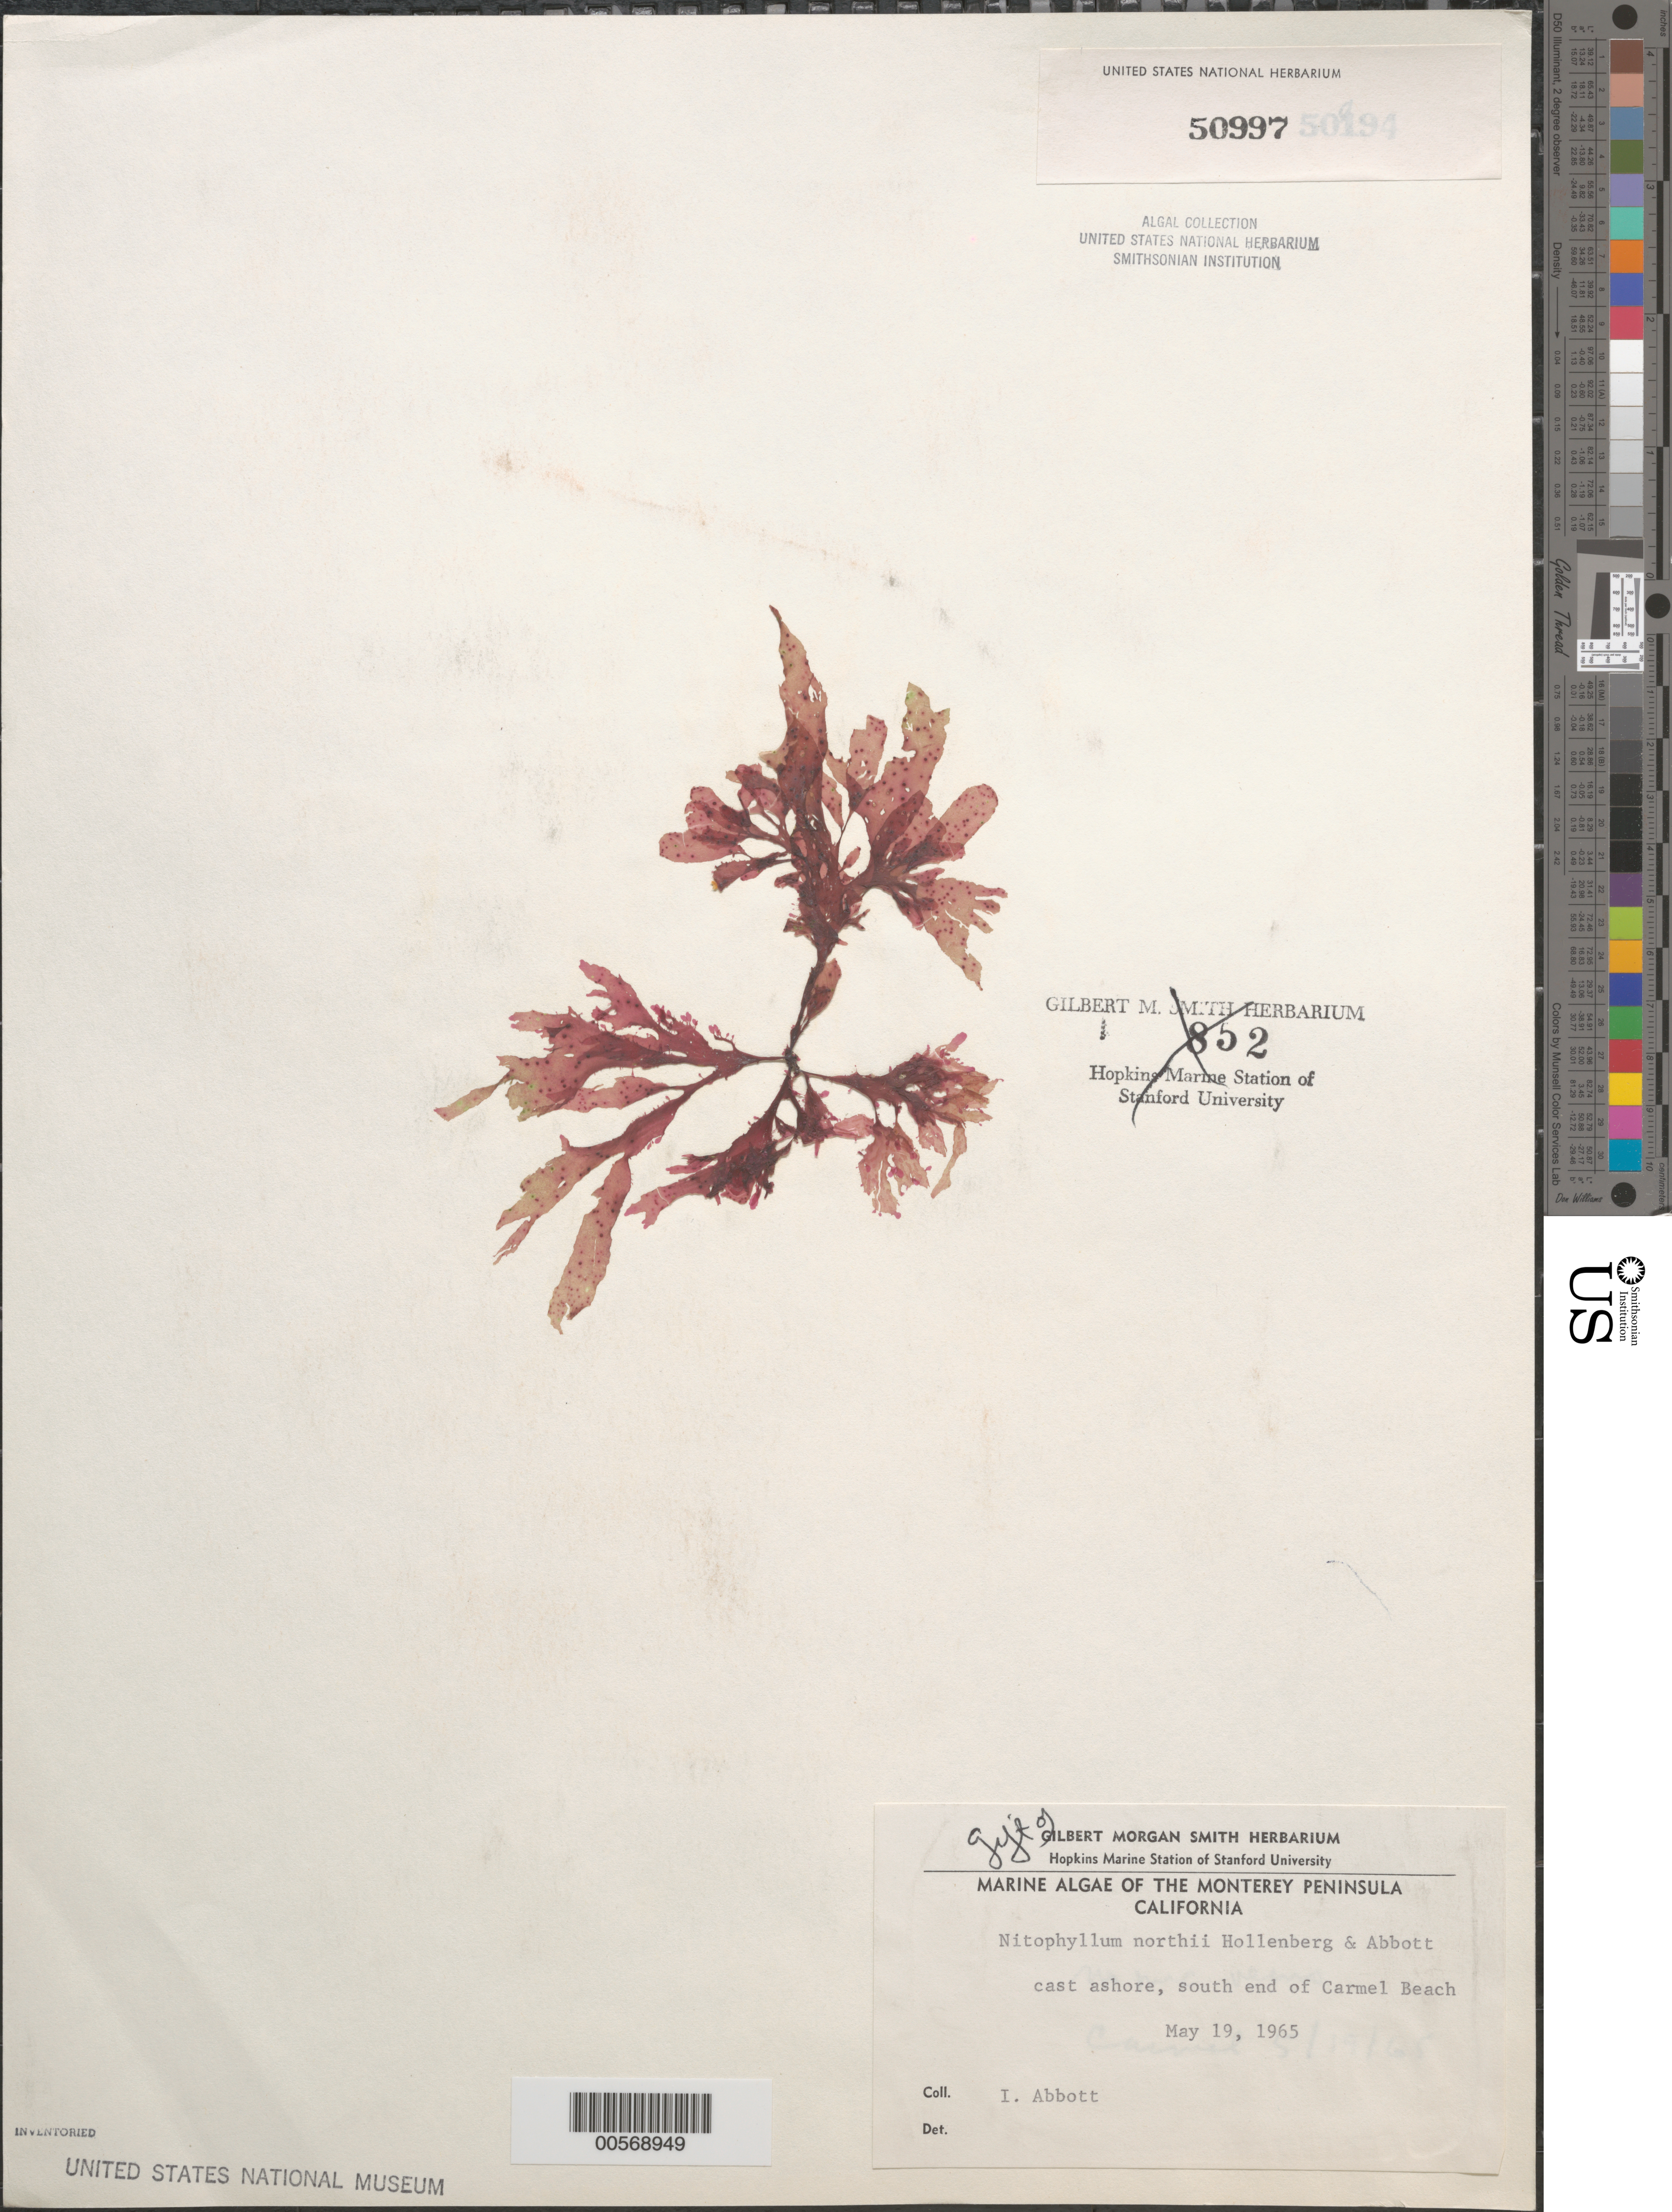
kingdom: Plantae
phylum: Rhodophyta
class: Florideophyceae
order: Ceramiales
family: Delesseriaceae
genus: Nitophyllum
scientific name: Nitophyllum northii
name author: Hollenb. & I.A. Abbott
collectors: I. A. Abbott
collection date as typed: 19 May 1965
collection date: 1965-05-19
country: United States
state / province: California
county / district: Monterey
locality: Carmel Beach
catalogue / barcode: US 50997